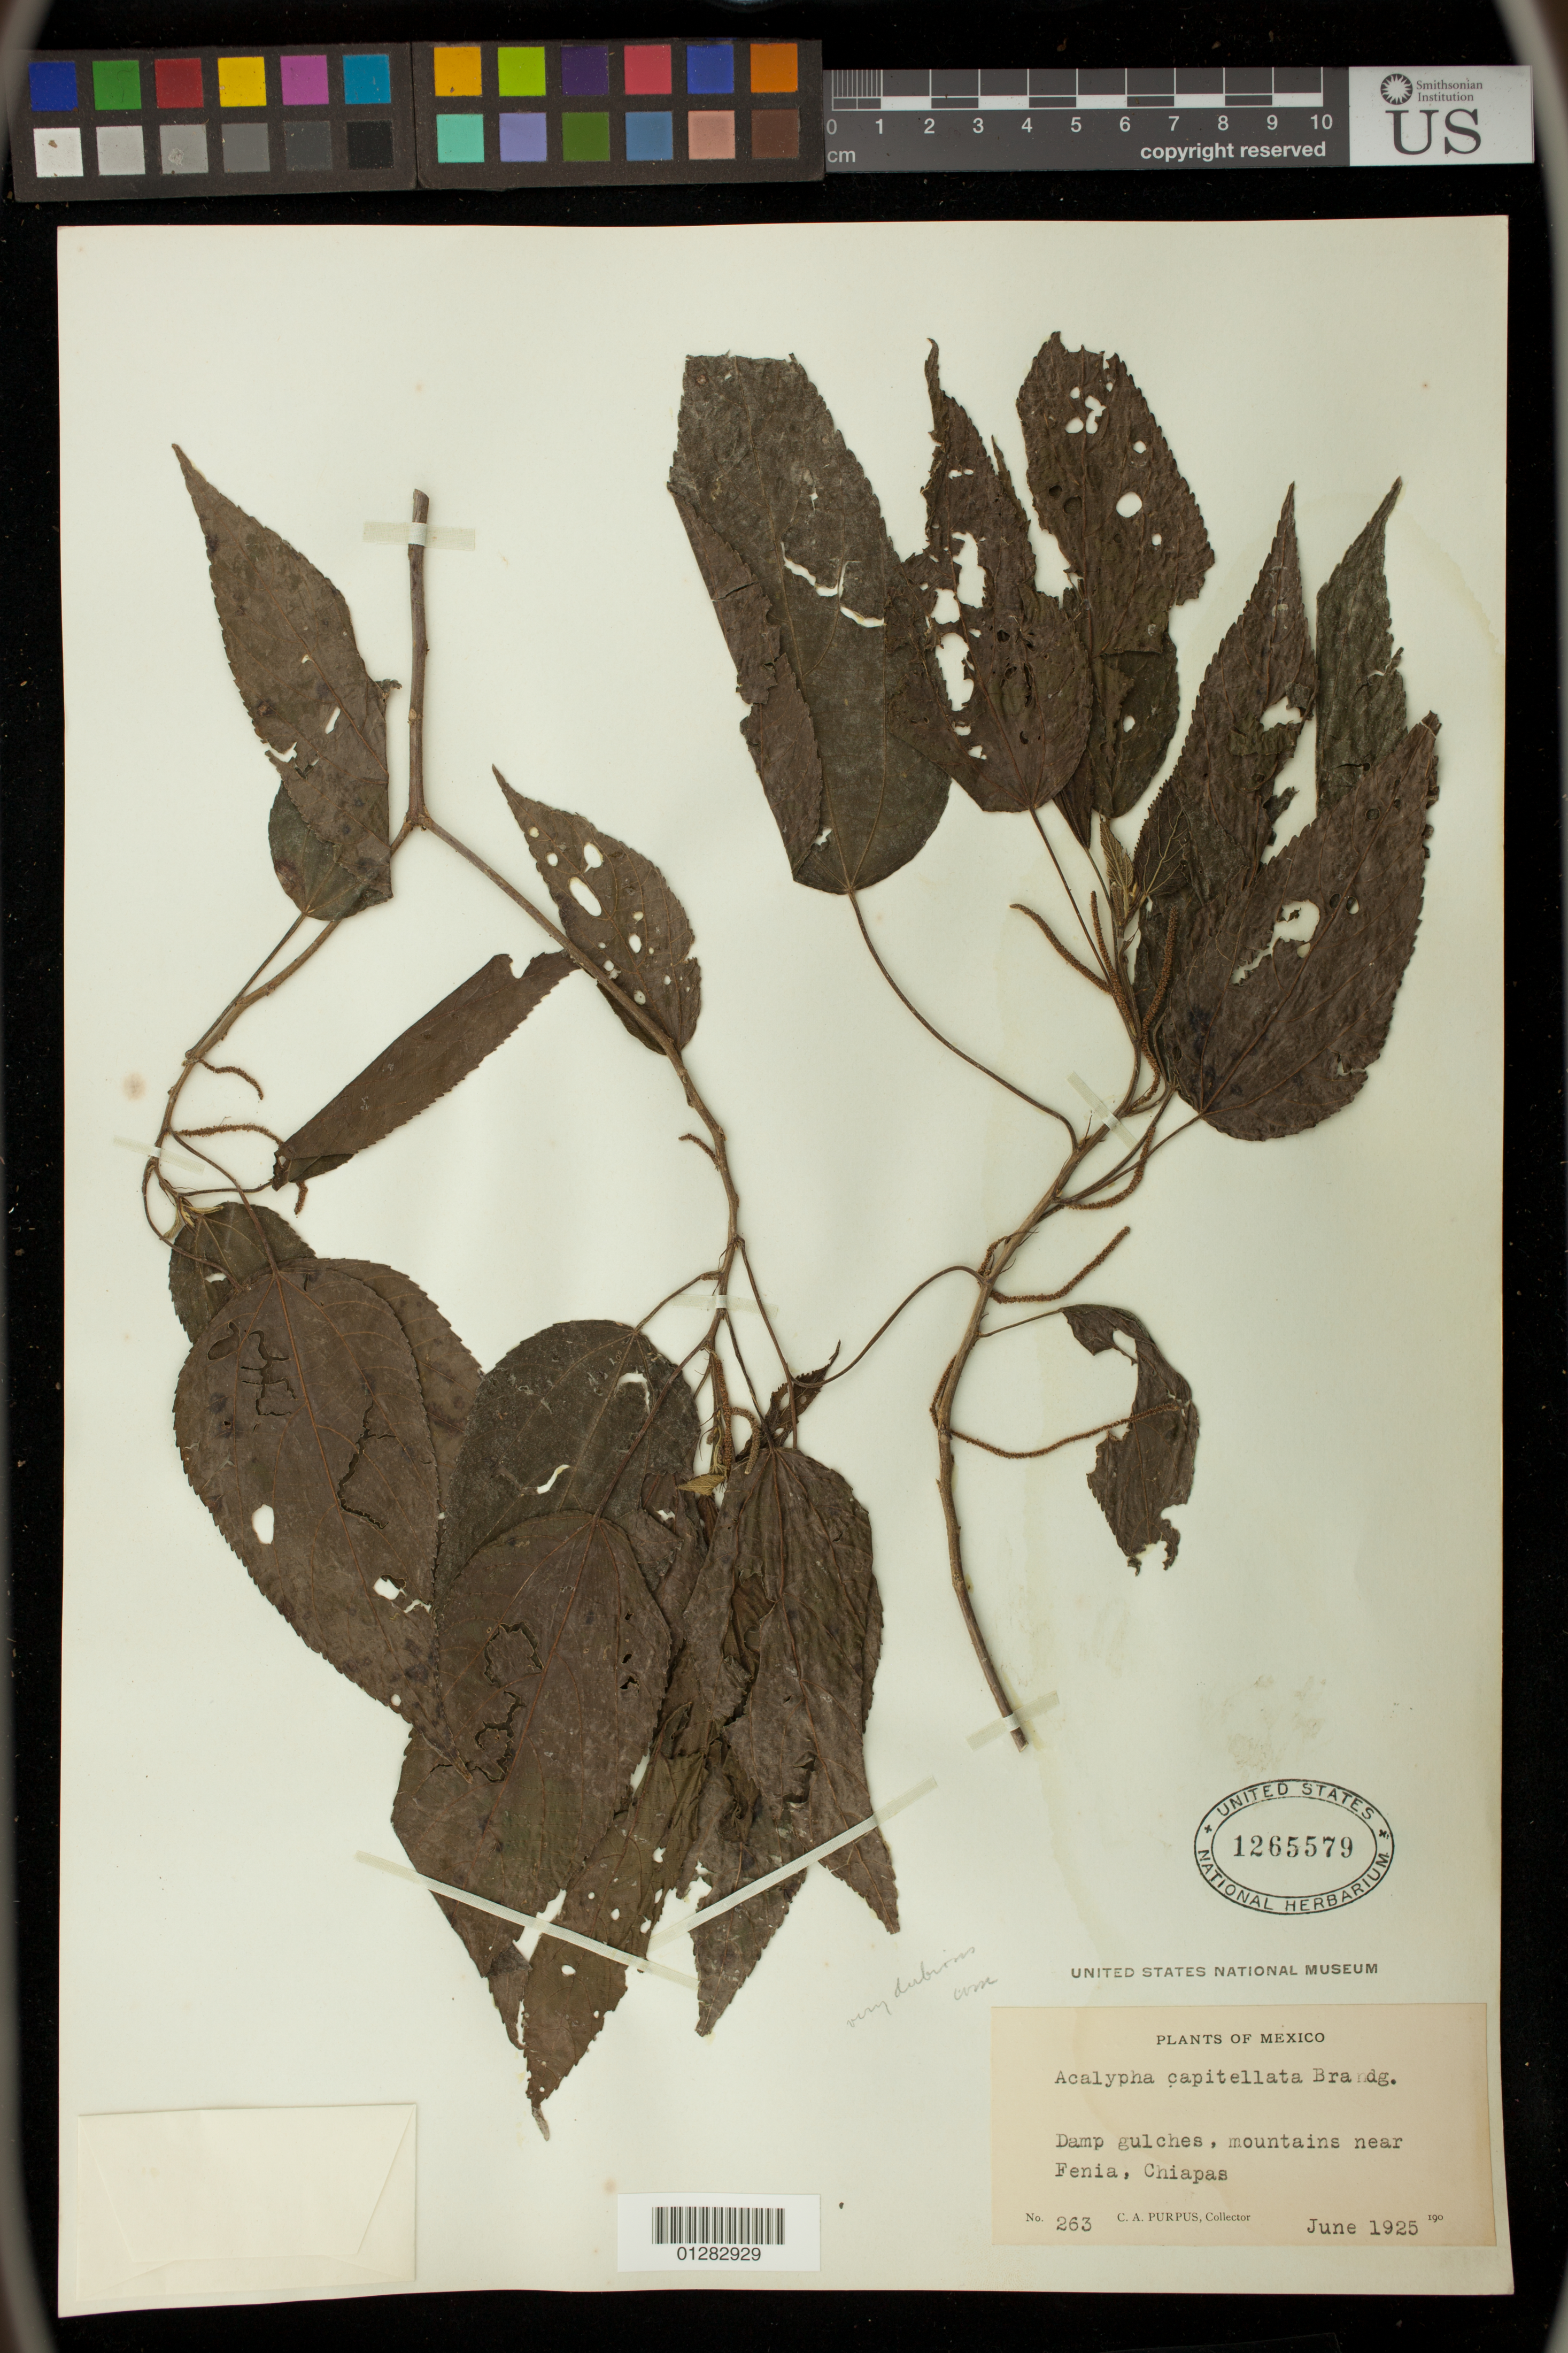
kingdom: Plantae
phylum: Tracheophyta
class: Magnoliopsida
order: Malpighiales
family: Euphorbiaceae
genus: Acalypha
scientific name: Acalypha sp.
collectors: C. A. Purpus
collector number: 263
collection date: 1925-06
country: Mexico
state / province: Chiapas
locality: Mountains and damp gulches near Fenia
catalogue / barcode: US 1265579